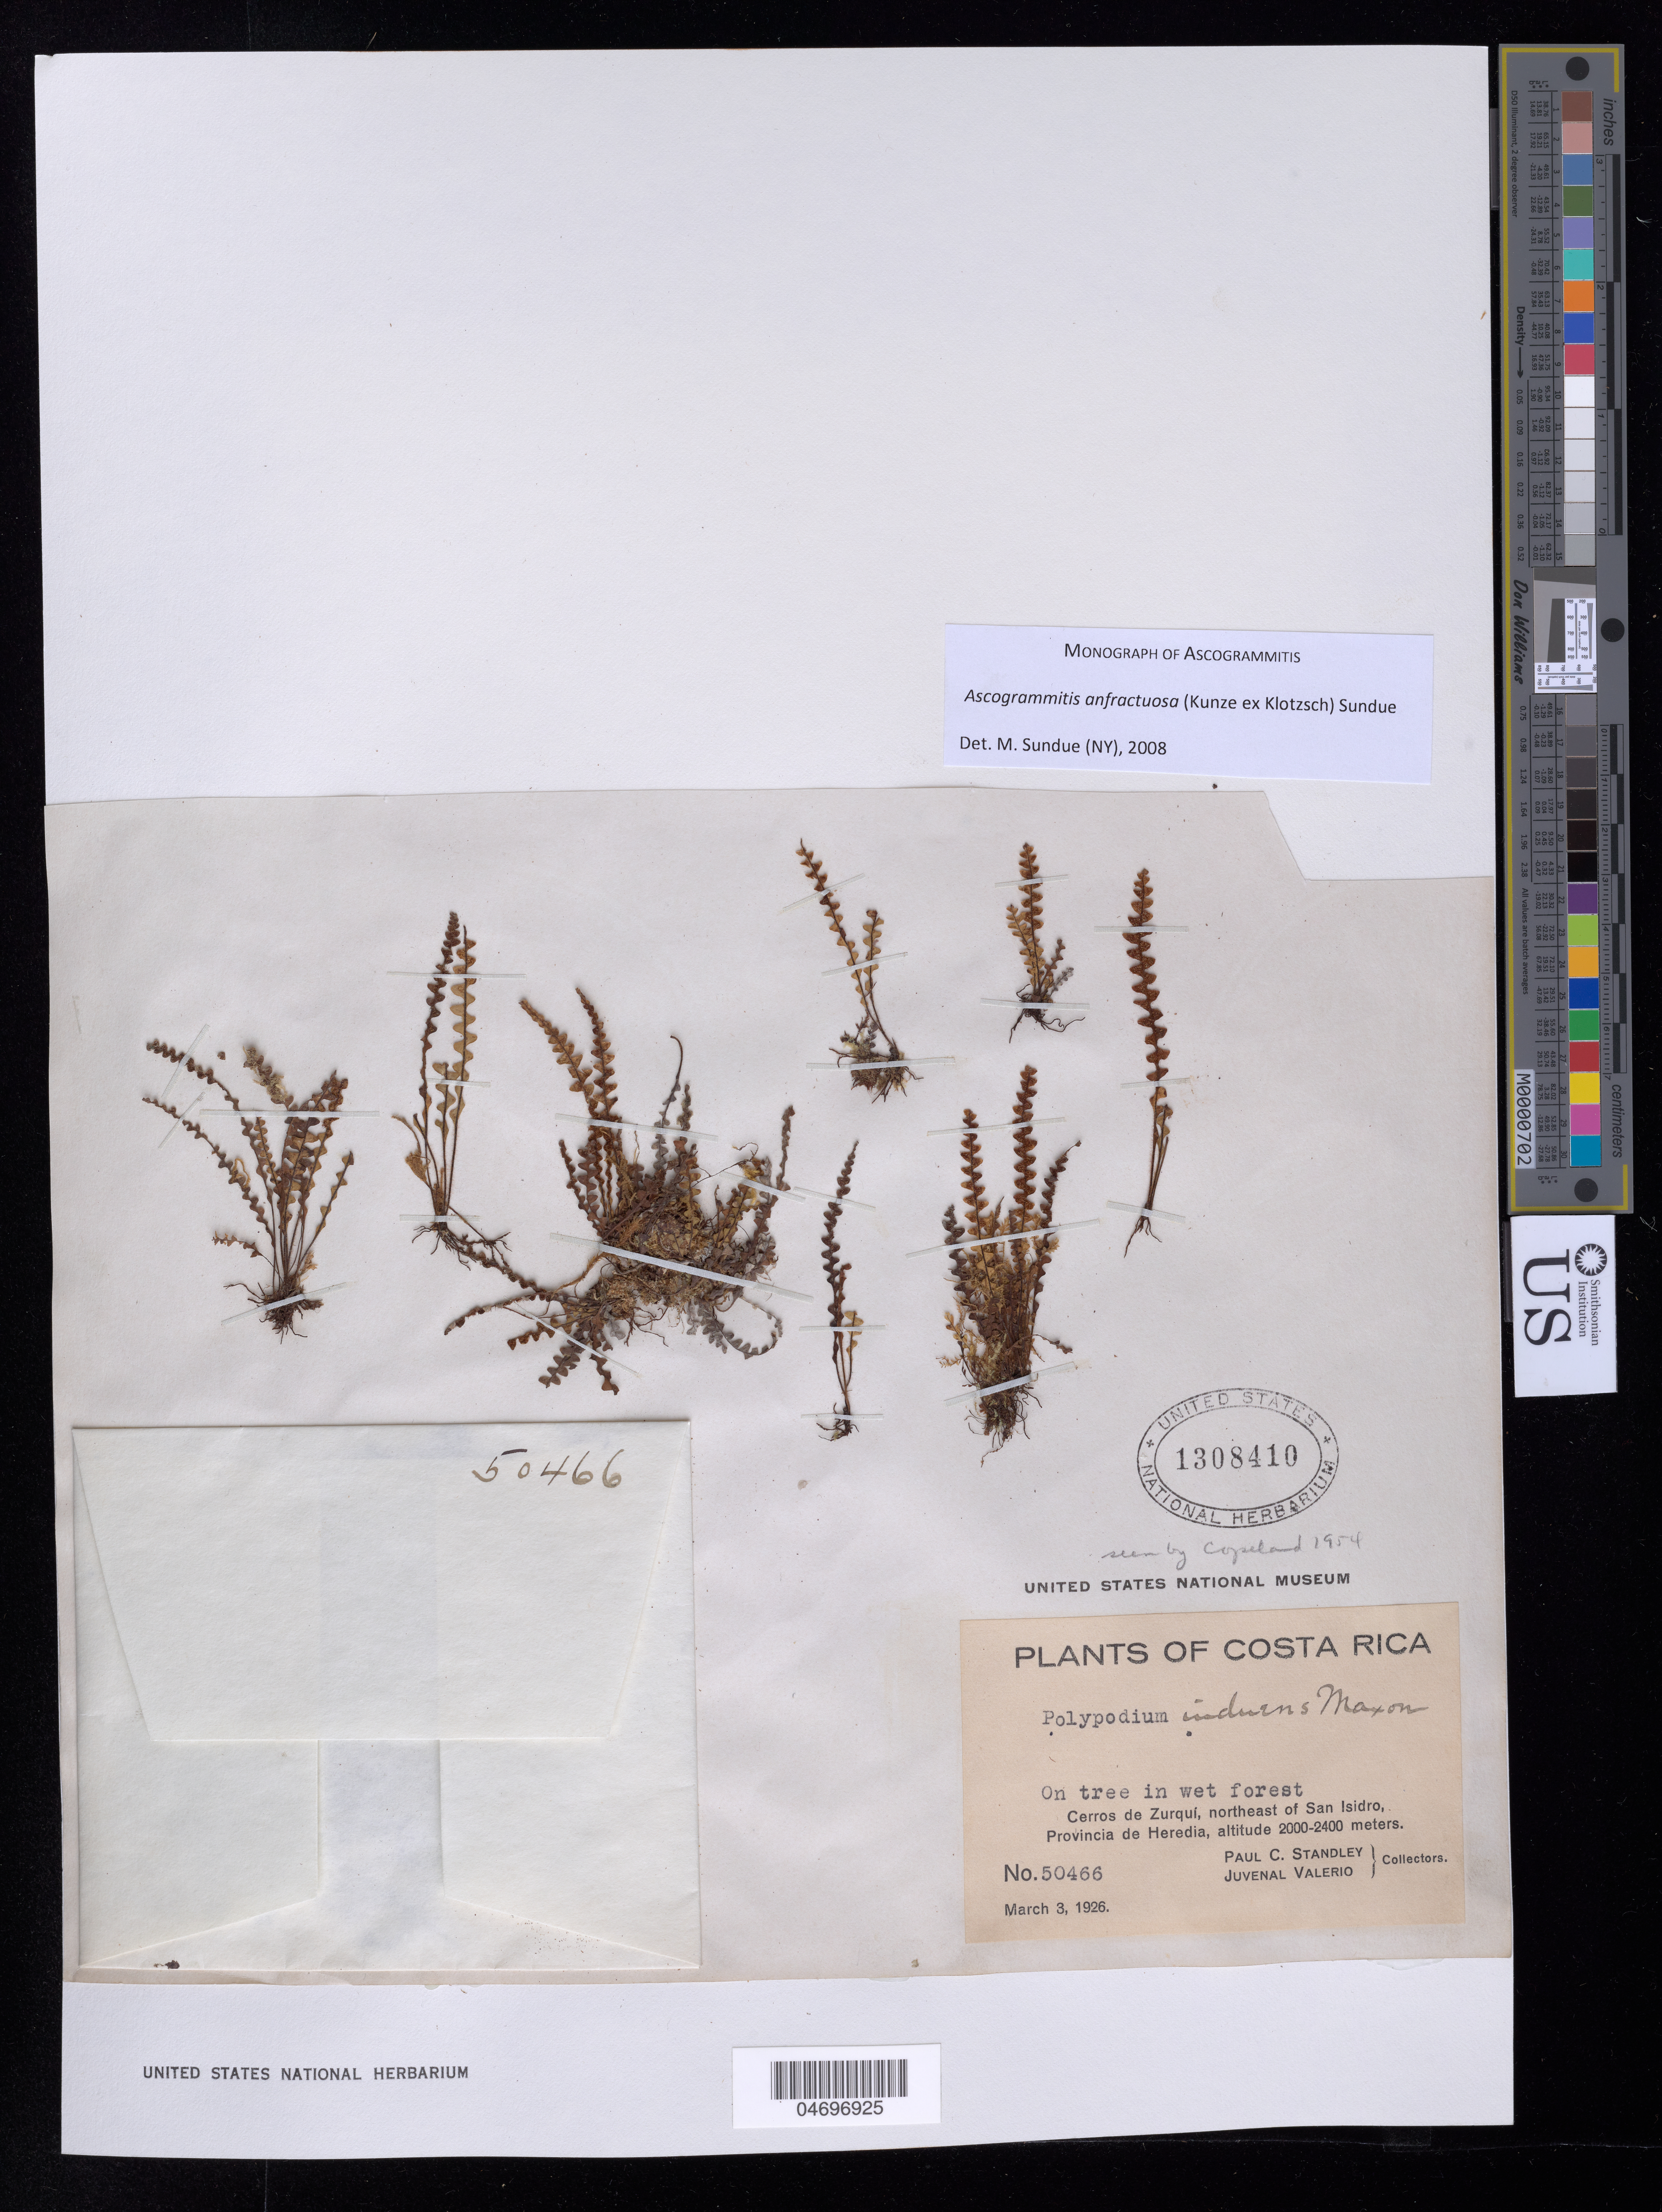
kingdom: Plantae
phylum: Tracheophyta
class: Polypodiopsida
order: Polypodiales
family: Polypodiaceae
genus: Ascogrammitis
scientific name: Ascogrammitis anfractuosa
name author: (Kunze ex Klotzsch) Sundue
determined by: Sundue, Michael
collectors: P. C. Standley & J. Valerio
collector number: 50466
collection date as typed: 3 Mar 1926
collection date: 1926-03-03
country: Costa Rica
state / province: Heredia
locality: Cerros de Zurquí, northeast of San Isidro.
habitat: On tree in wet forest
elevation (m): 2000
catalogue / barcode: US 1308410